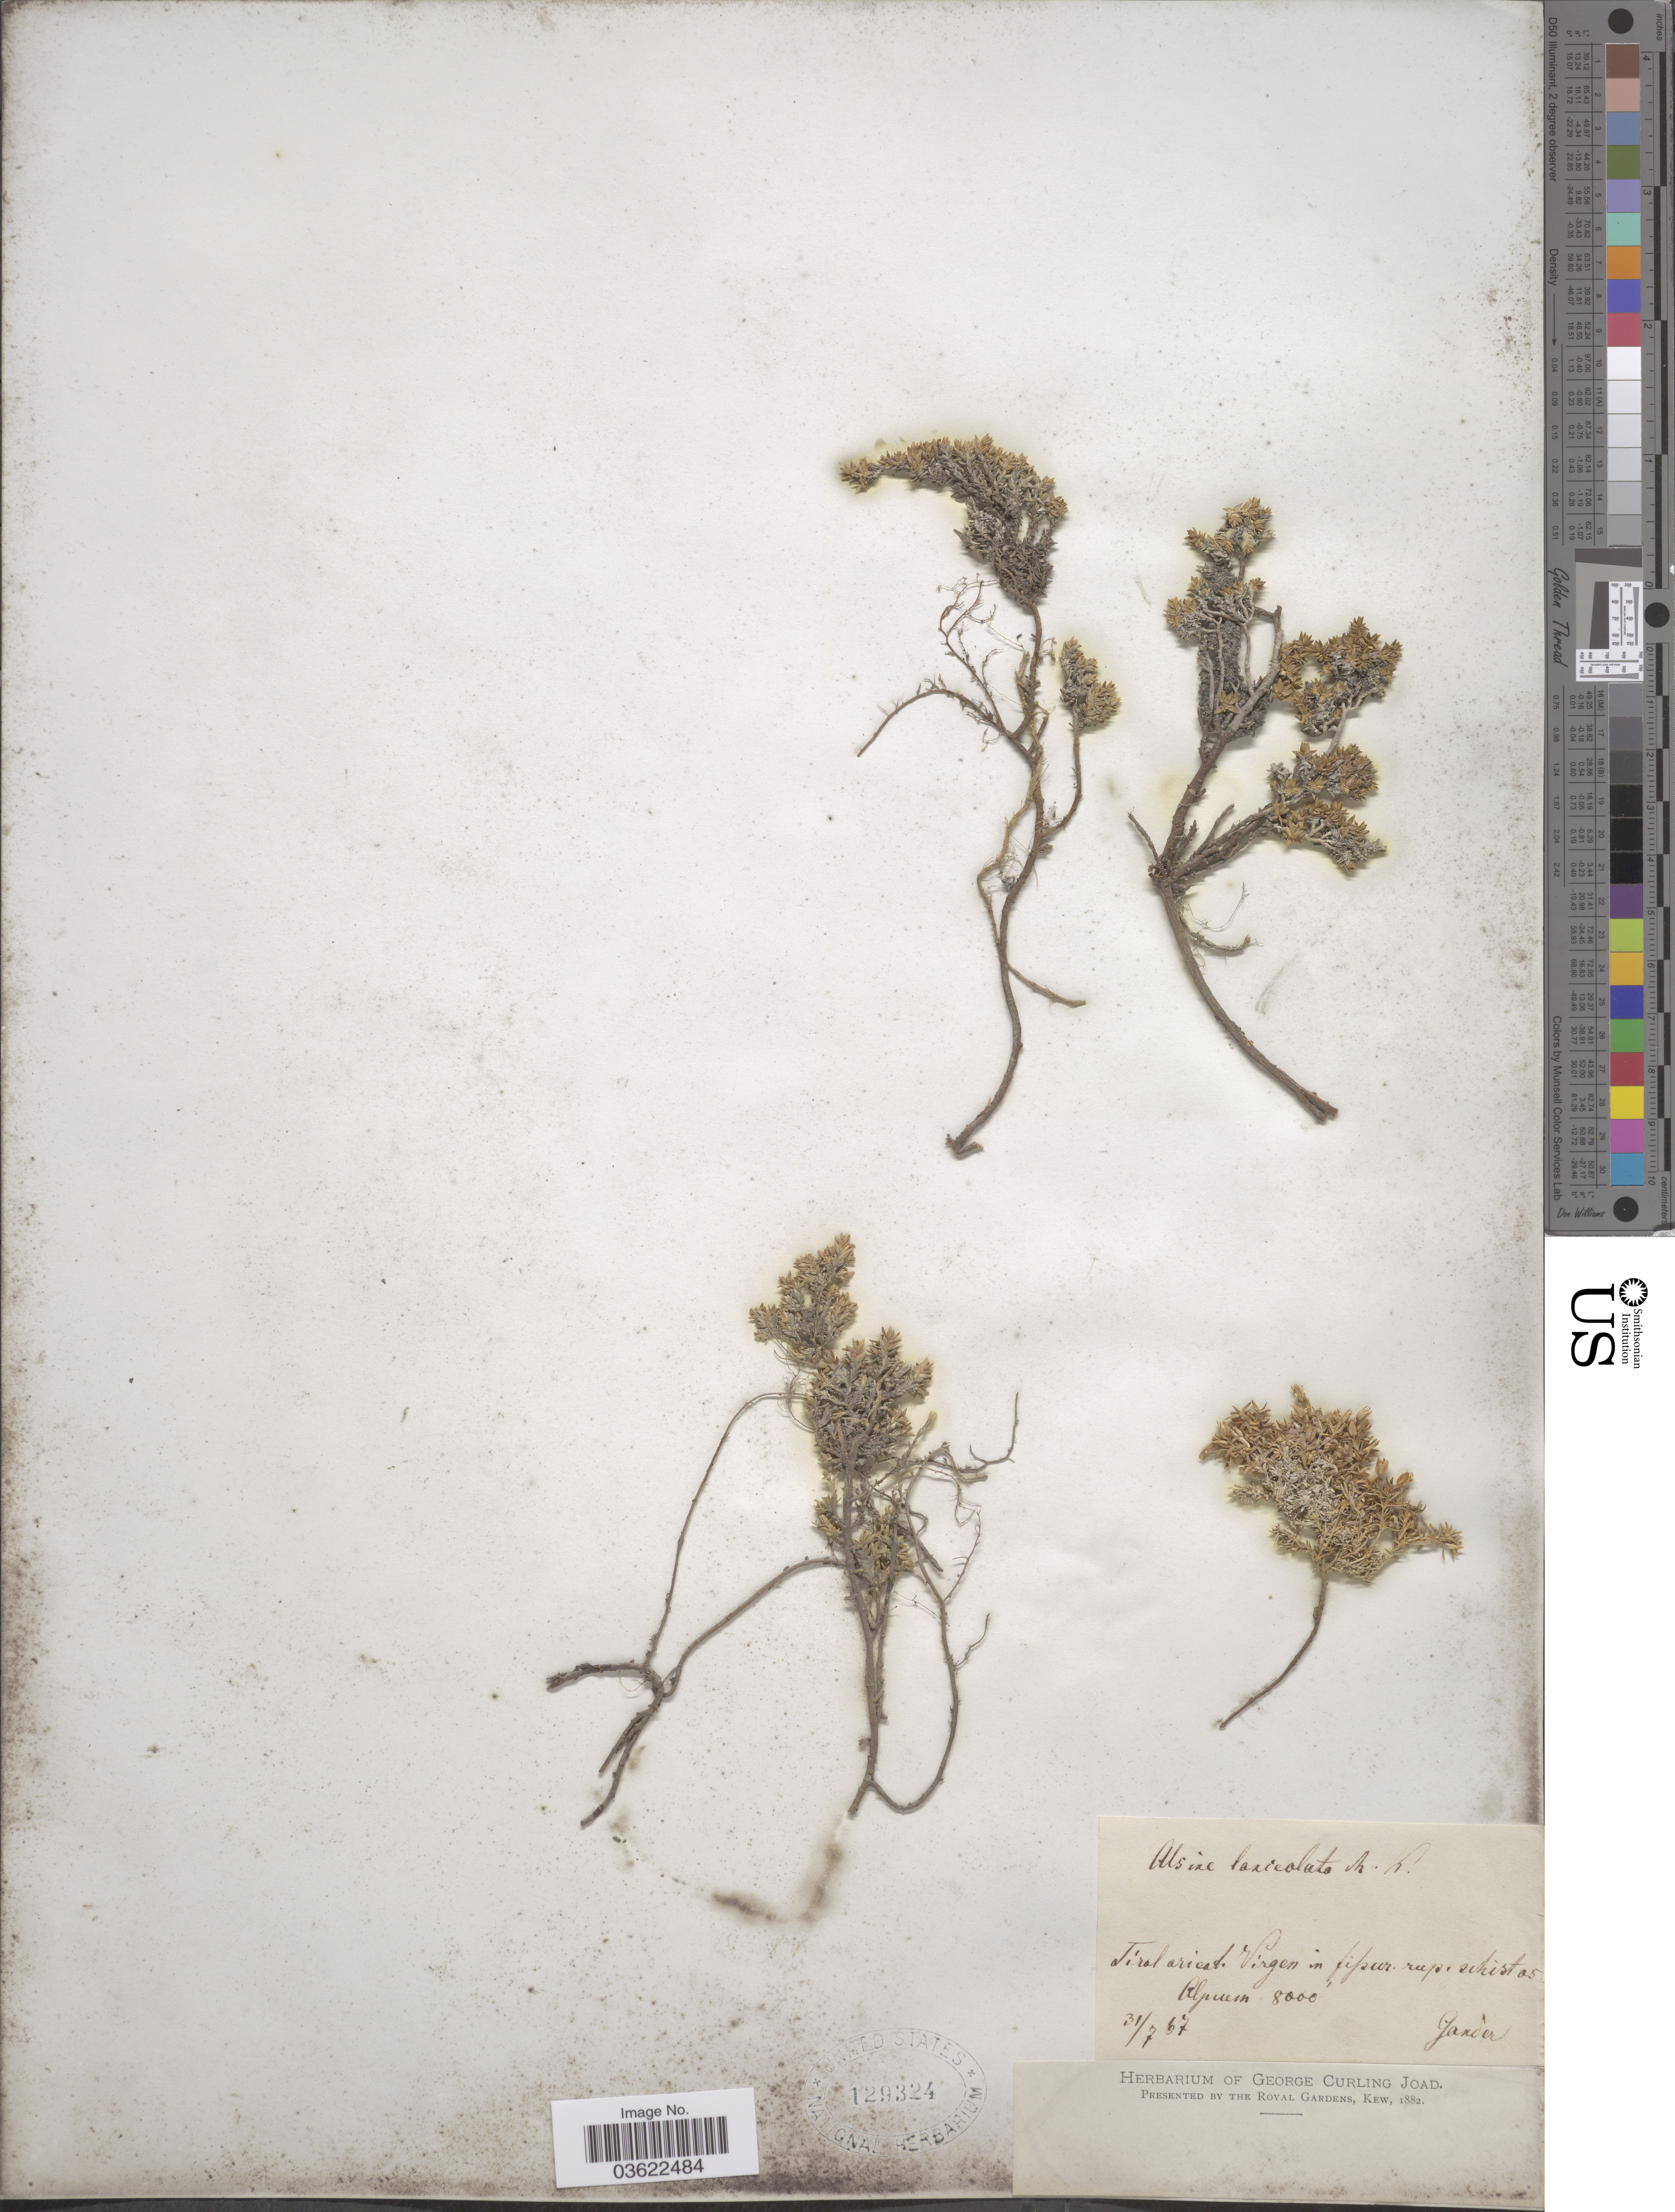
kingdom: Plantae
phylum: Tracheophyta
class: Magnoliopsida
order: Caryophyllales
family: Caryophyllaceae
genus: Facchinia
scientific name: Facchinia rupestris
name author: (Scop.) Dillenb. & Kadereit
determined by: Strong, Mark T., (BOT), Smithsonian Institution - National Museum of Natural History (UNITED STATES)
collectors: -- Gander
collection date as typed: Transcribed d/m/y: 31/7/67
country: Austria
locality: Tirol aricab. Virgen in fipur. rup. schistas. Alpium.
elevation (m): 2438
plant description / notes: mixed with Cherleria biflora (L.) A.J. Moore & Dillenb. (letter B).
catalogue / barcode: US 129324